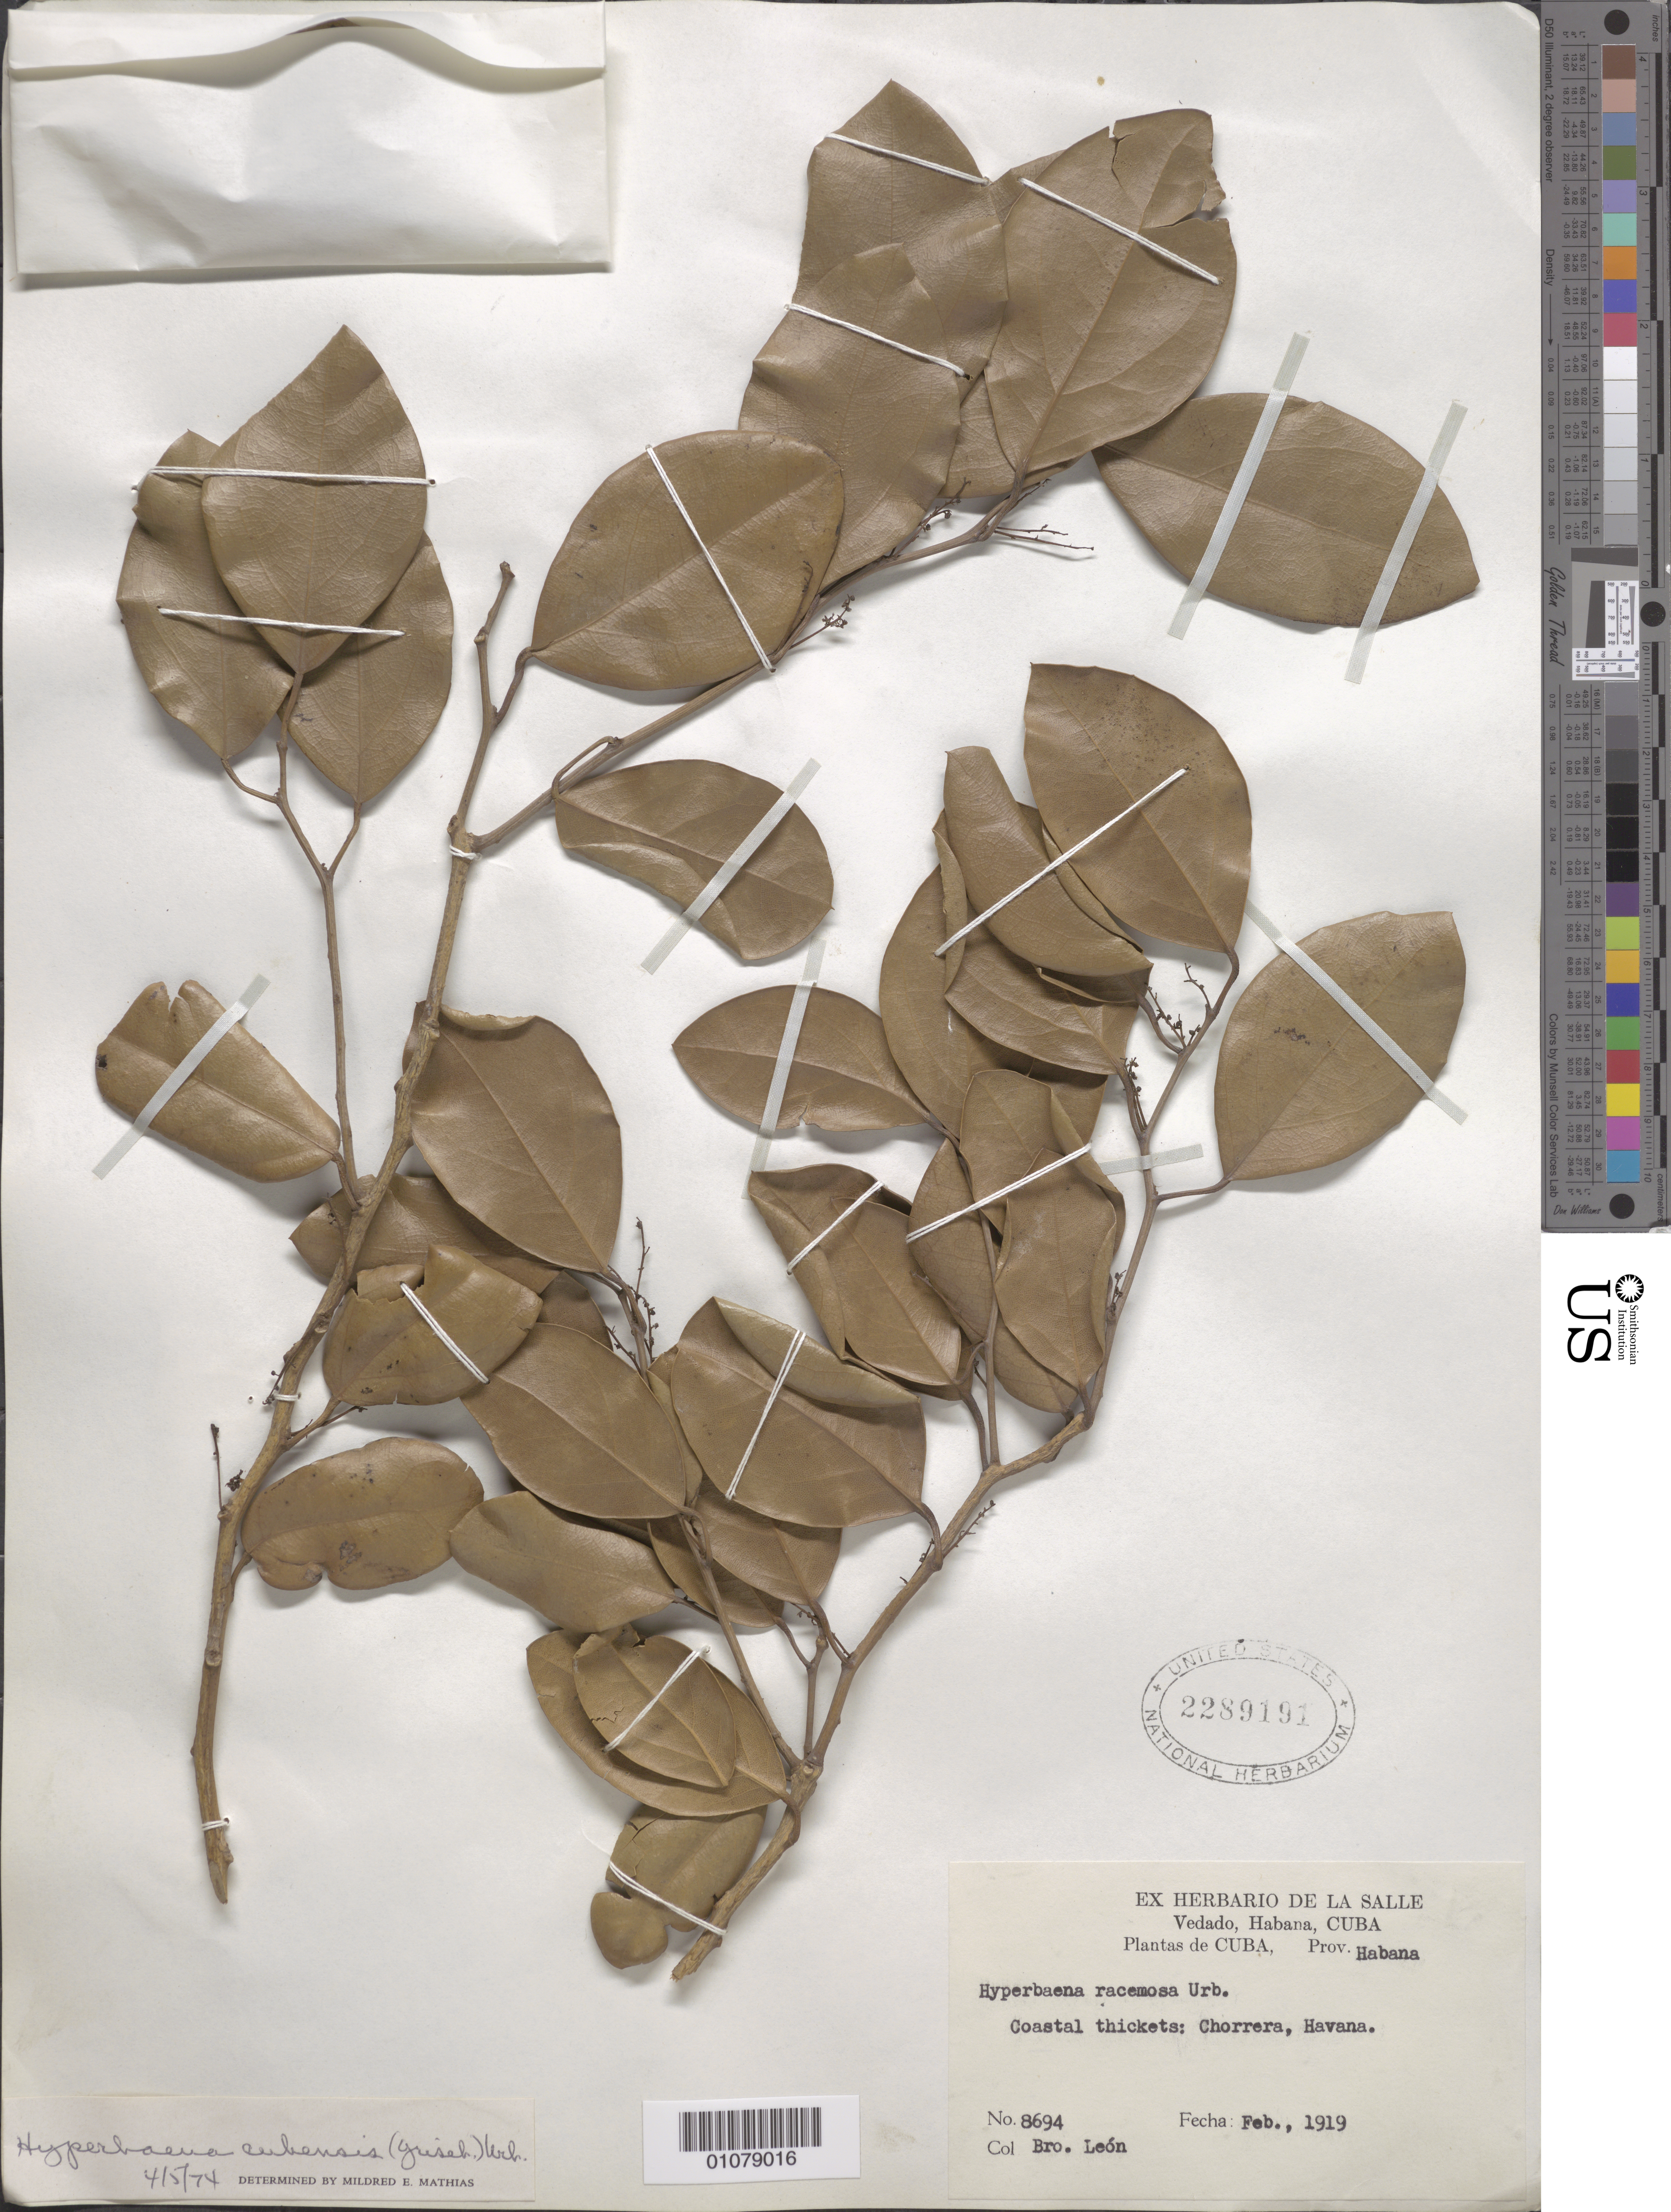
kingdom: Plantae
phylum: Tracheophyta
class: Magnoliopsida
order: Ranunculales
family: Menispermaceae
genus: Hyperbaena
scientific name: Hyperbaena cubensis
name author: (Griseb.) Urb.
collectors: Bro. León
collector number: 8694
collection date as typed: Feb 1919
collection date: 1919-02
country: Cuba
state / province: La Habana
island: Cuba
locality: Habana: Coastal thickets: Chorrera, Havana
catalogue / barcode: US 2289191